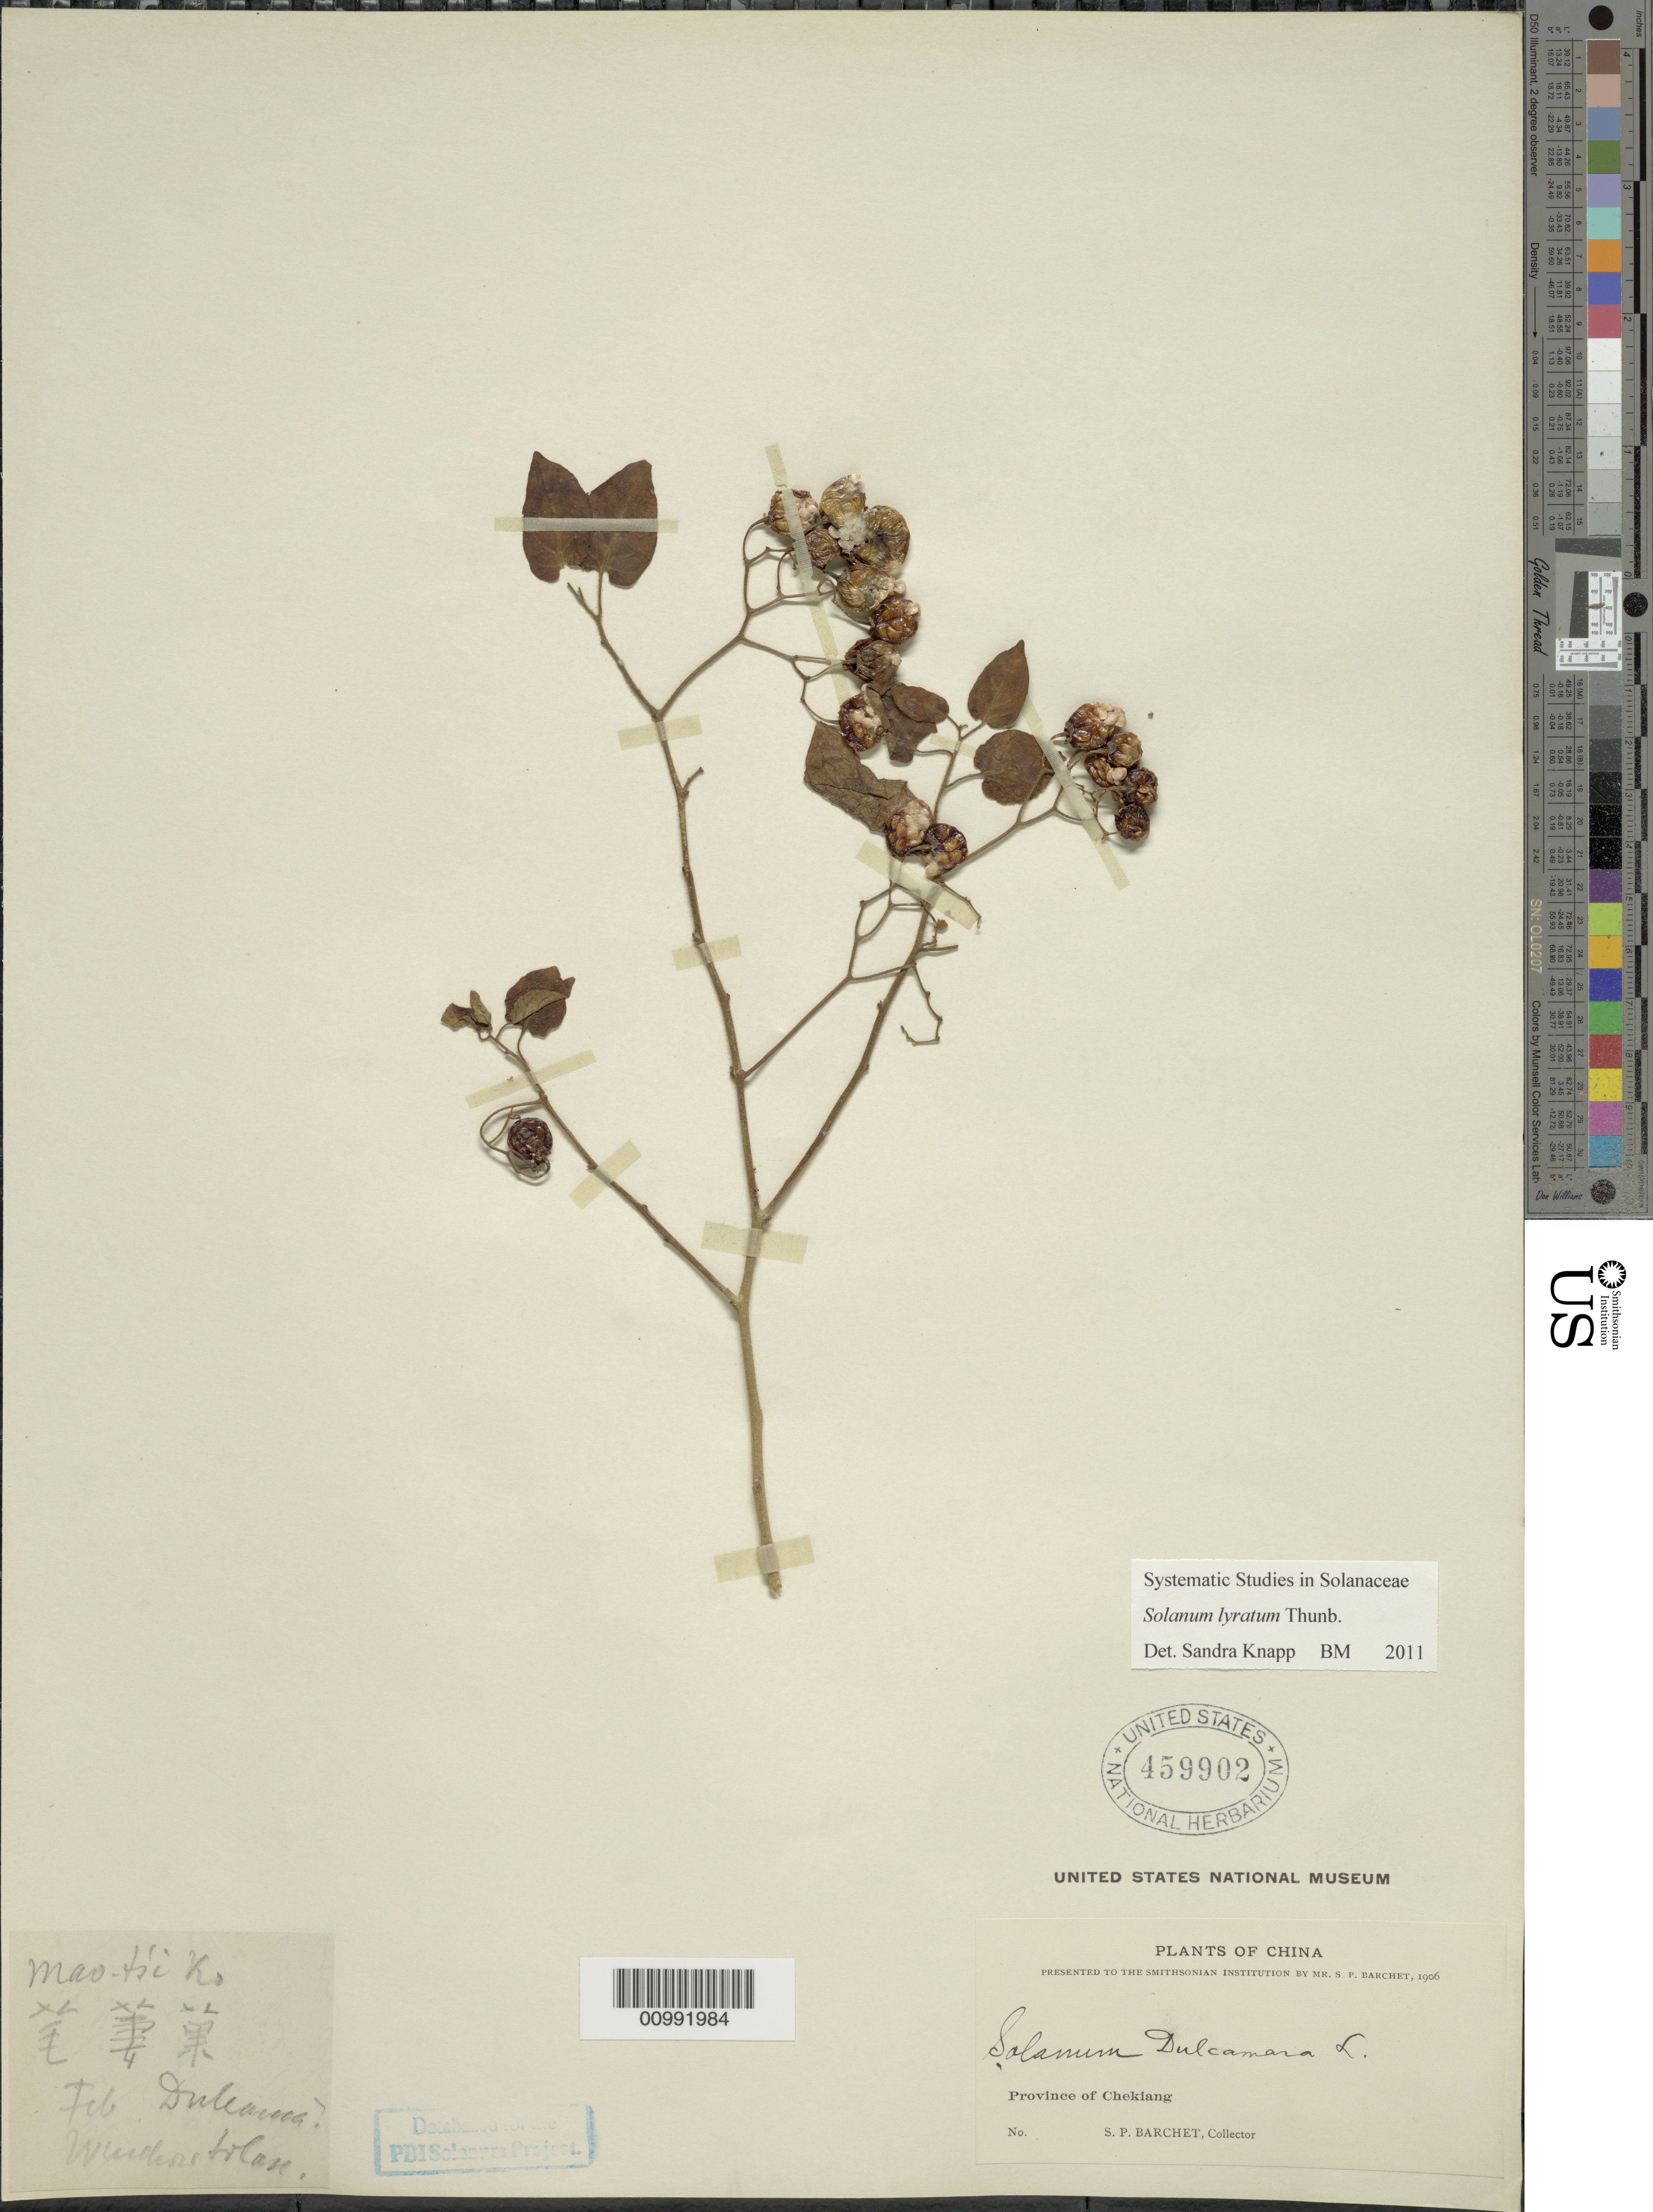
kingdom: Plantae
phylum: Tracheophyta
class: Magnoliopsida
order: Solanales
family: Solanaceae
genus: Solanum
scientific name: Solanum lyratum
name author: Thunb.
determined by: Knapp, S. D.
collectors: S. P. Barchet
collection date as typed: Feb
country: China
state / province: Zhejiang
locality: sin. loc.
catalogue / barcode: US 459902